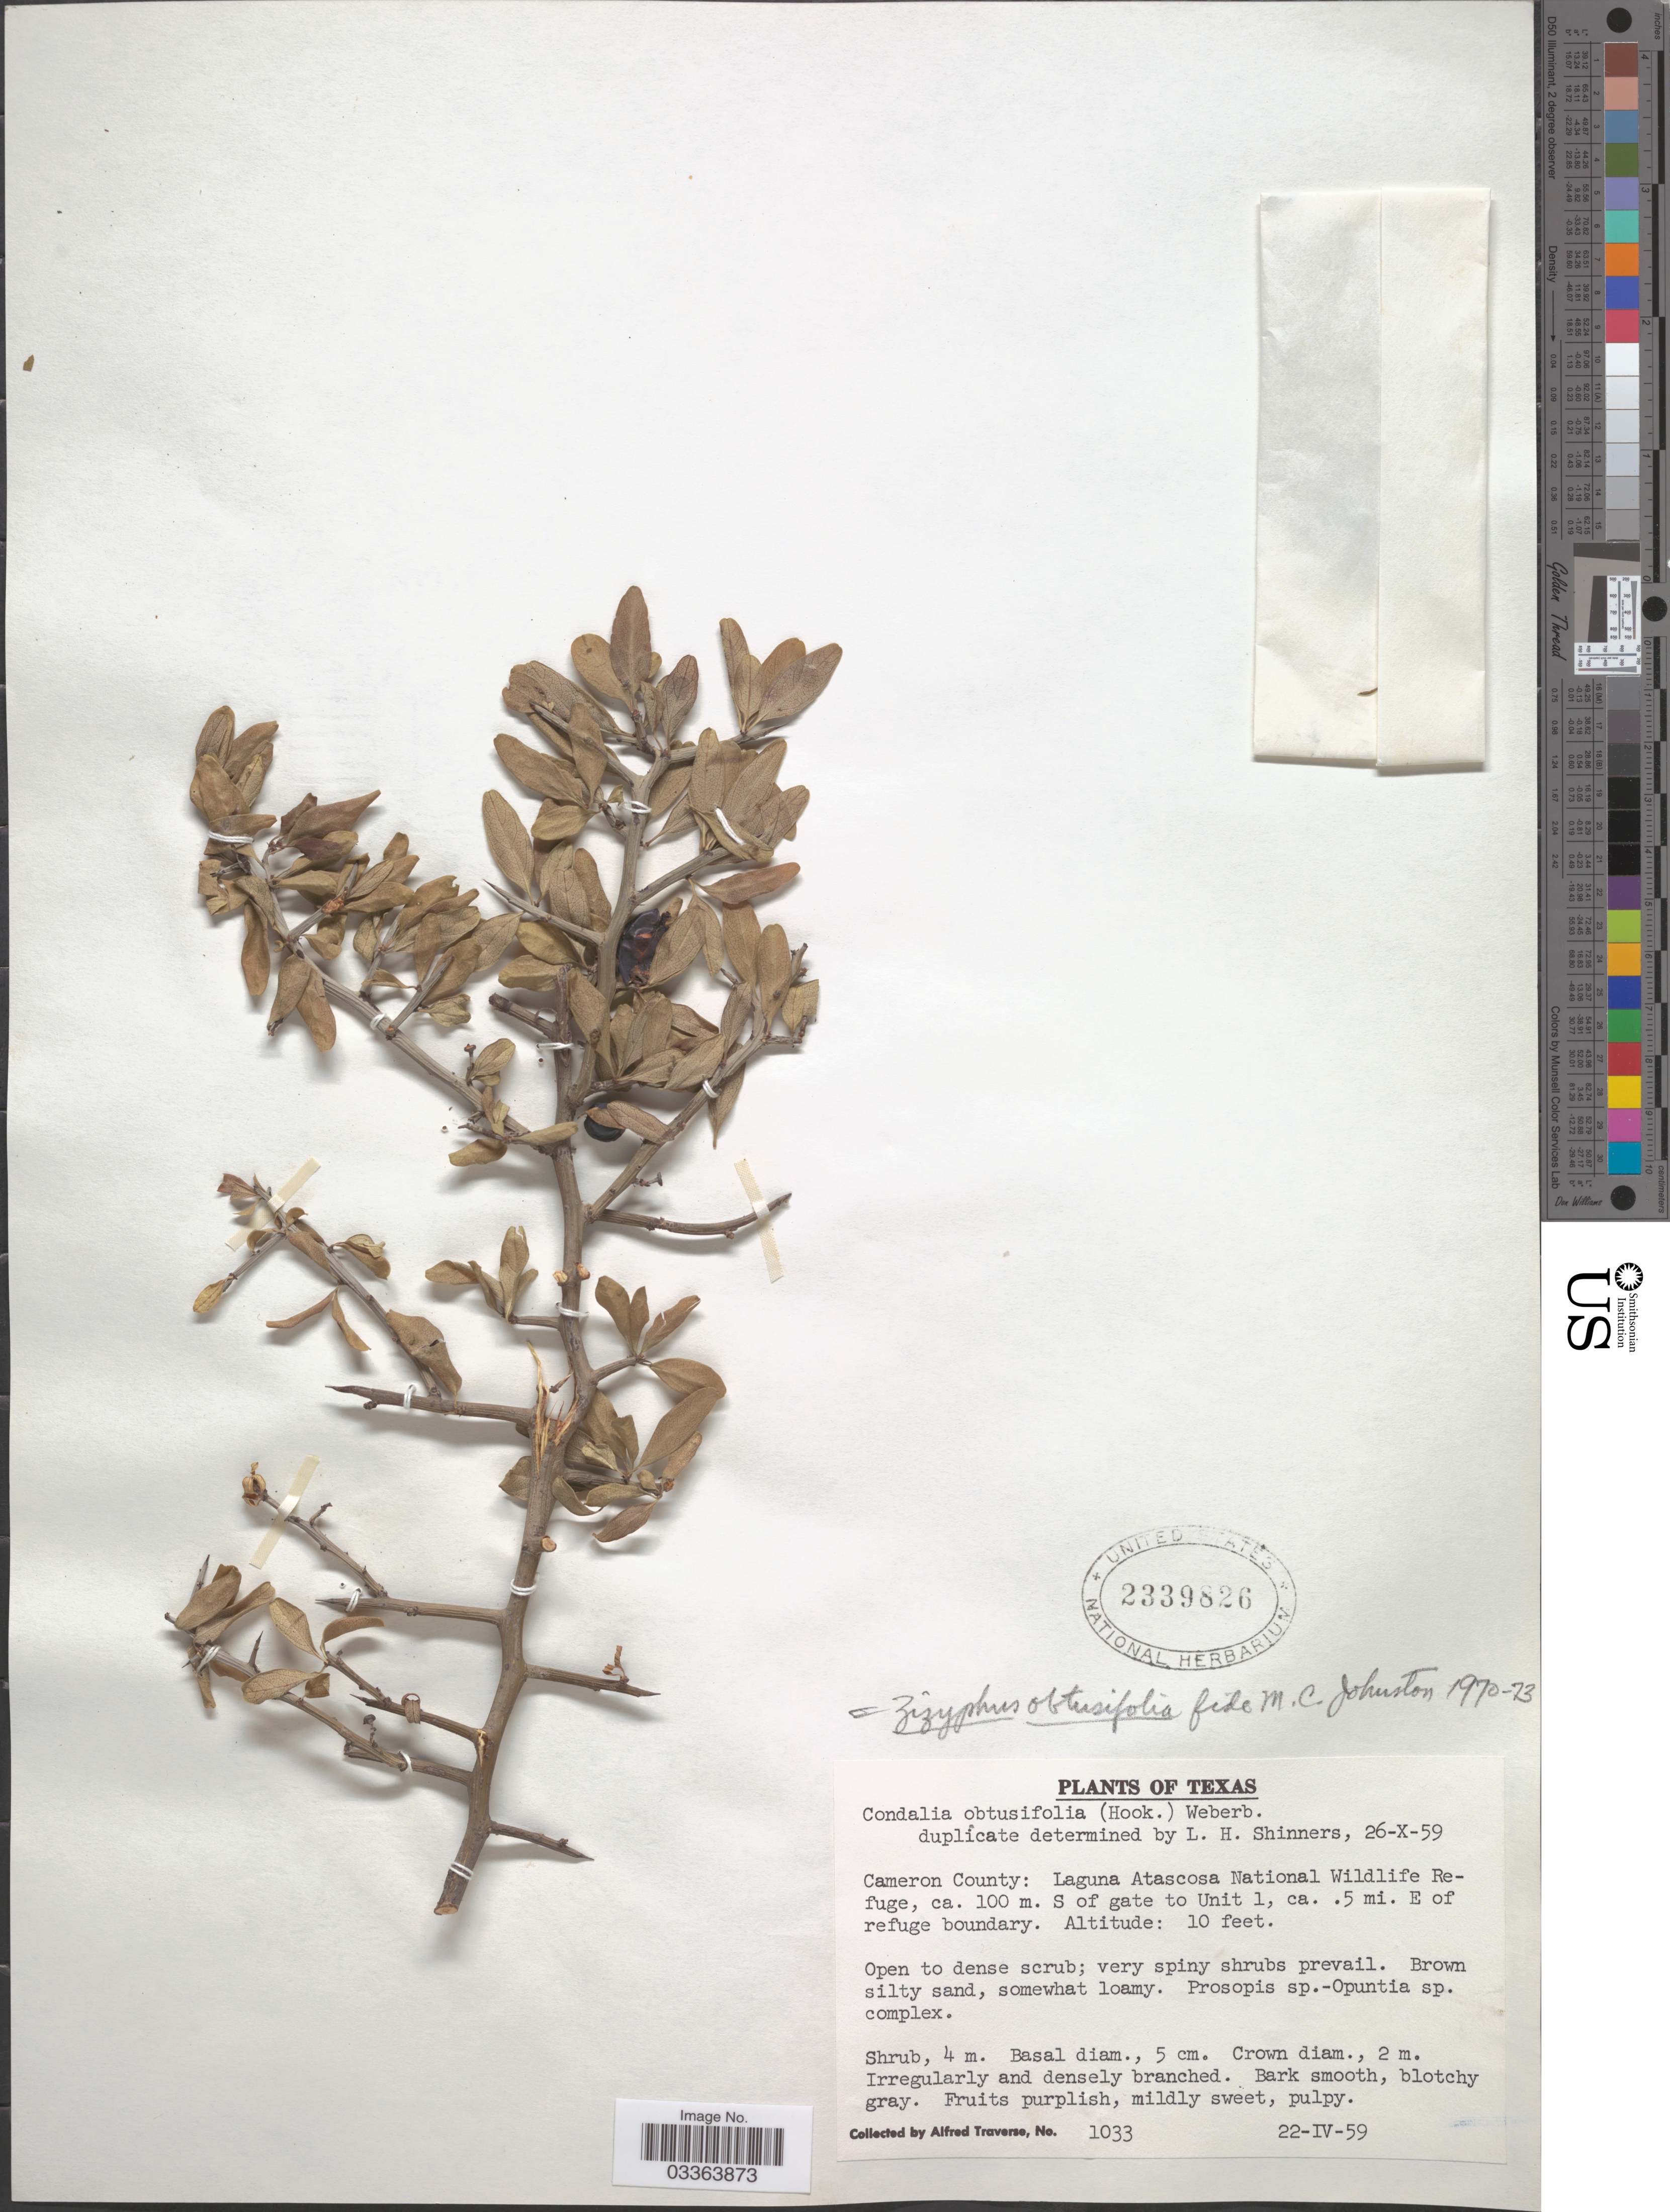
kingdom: Plantae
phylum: Tracheophyta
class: Magnoliopsida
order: Rosales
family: Rhamnaceae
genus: Sarcomphalus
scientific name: Sarcomphalus obtusifolius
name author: (Hook. ex Torr. & A. Gray) Hauenschild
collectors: A. Traverse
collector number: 1033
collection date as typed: Transcribed d/m/y: 22/4/59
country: United States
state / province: Texas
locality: Cameron County: Laguna Atascosa National Wildlife Refuge, ca. 100 m. S of gate to Unit 1, ca. .5 mi. E of refuge boundary.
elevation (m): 3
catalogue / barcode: US 2339826